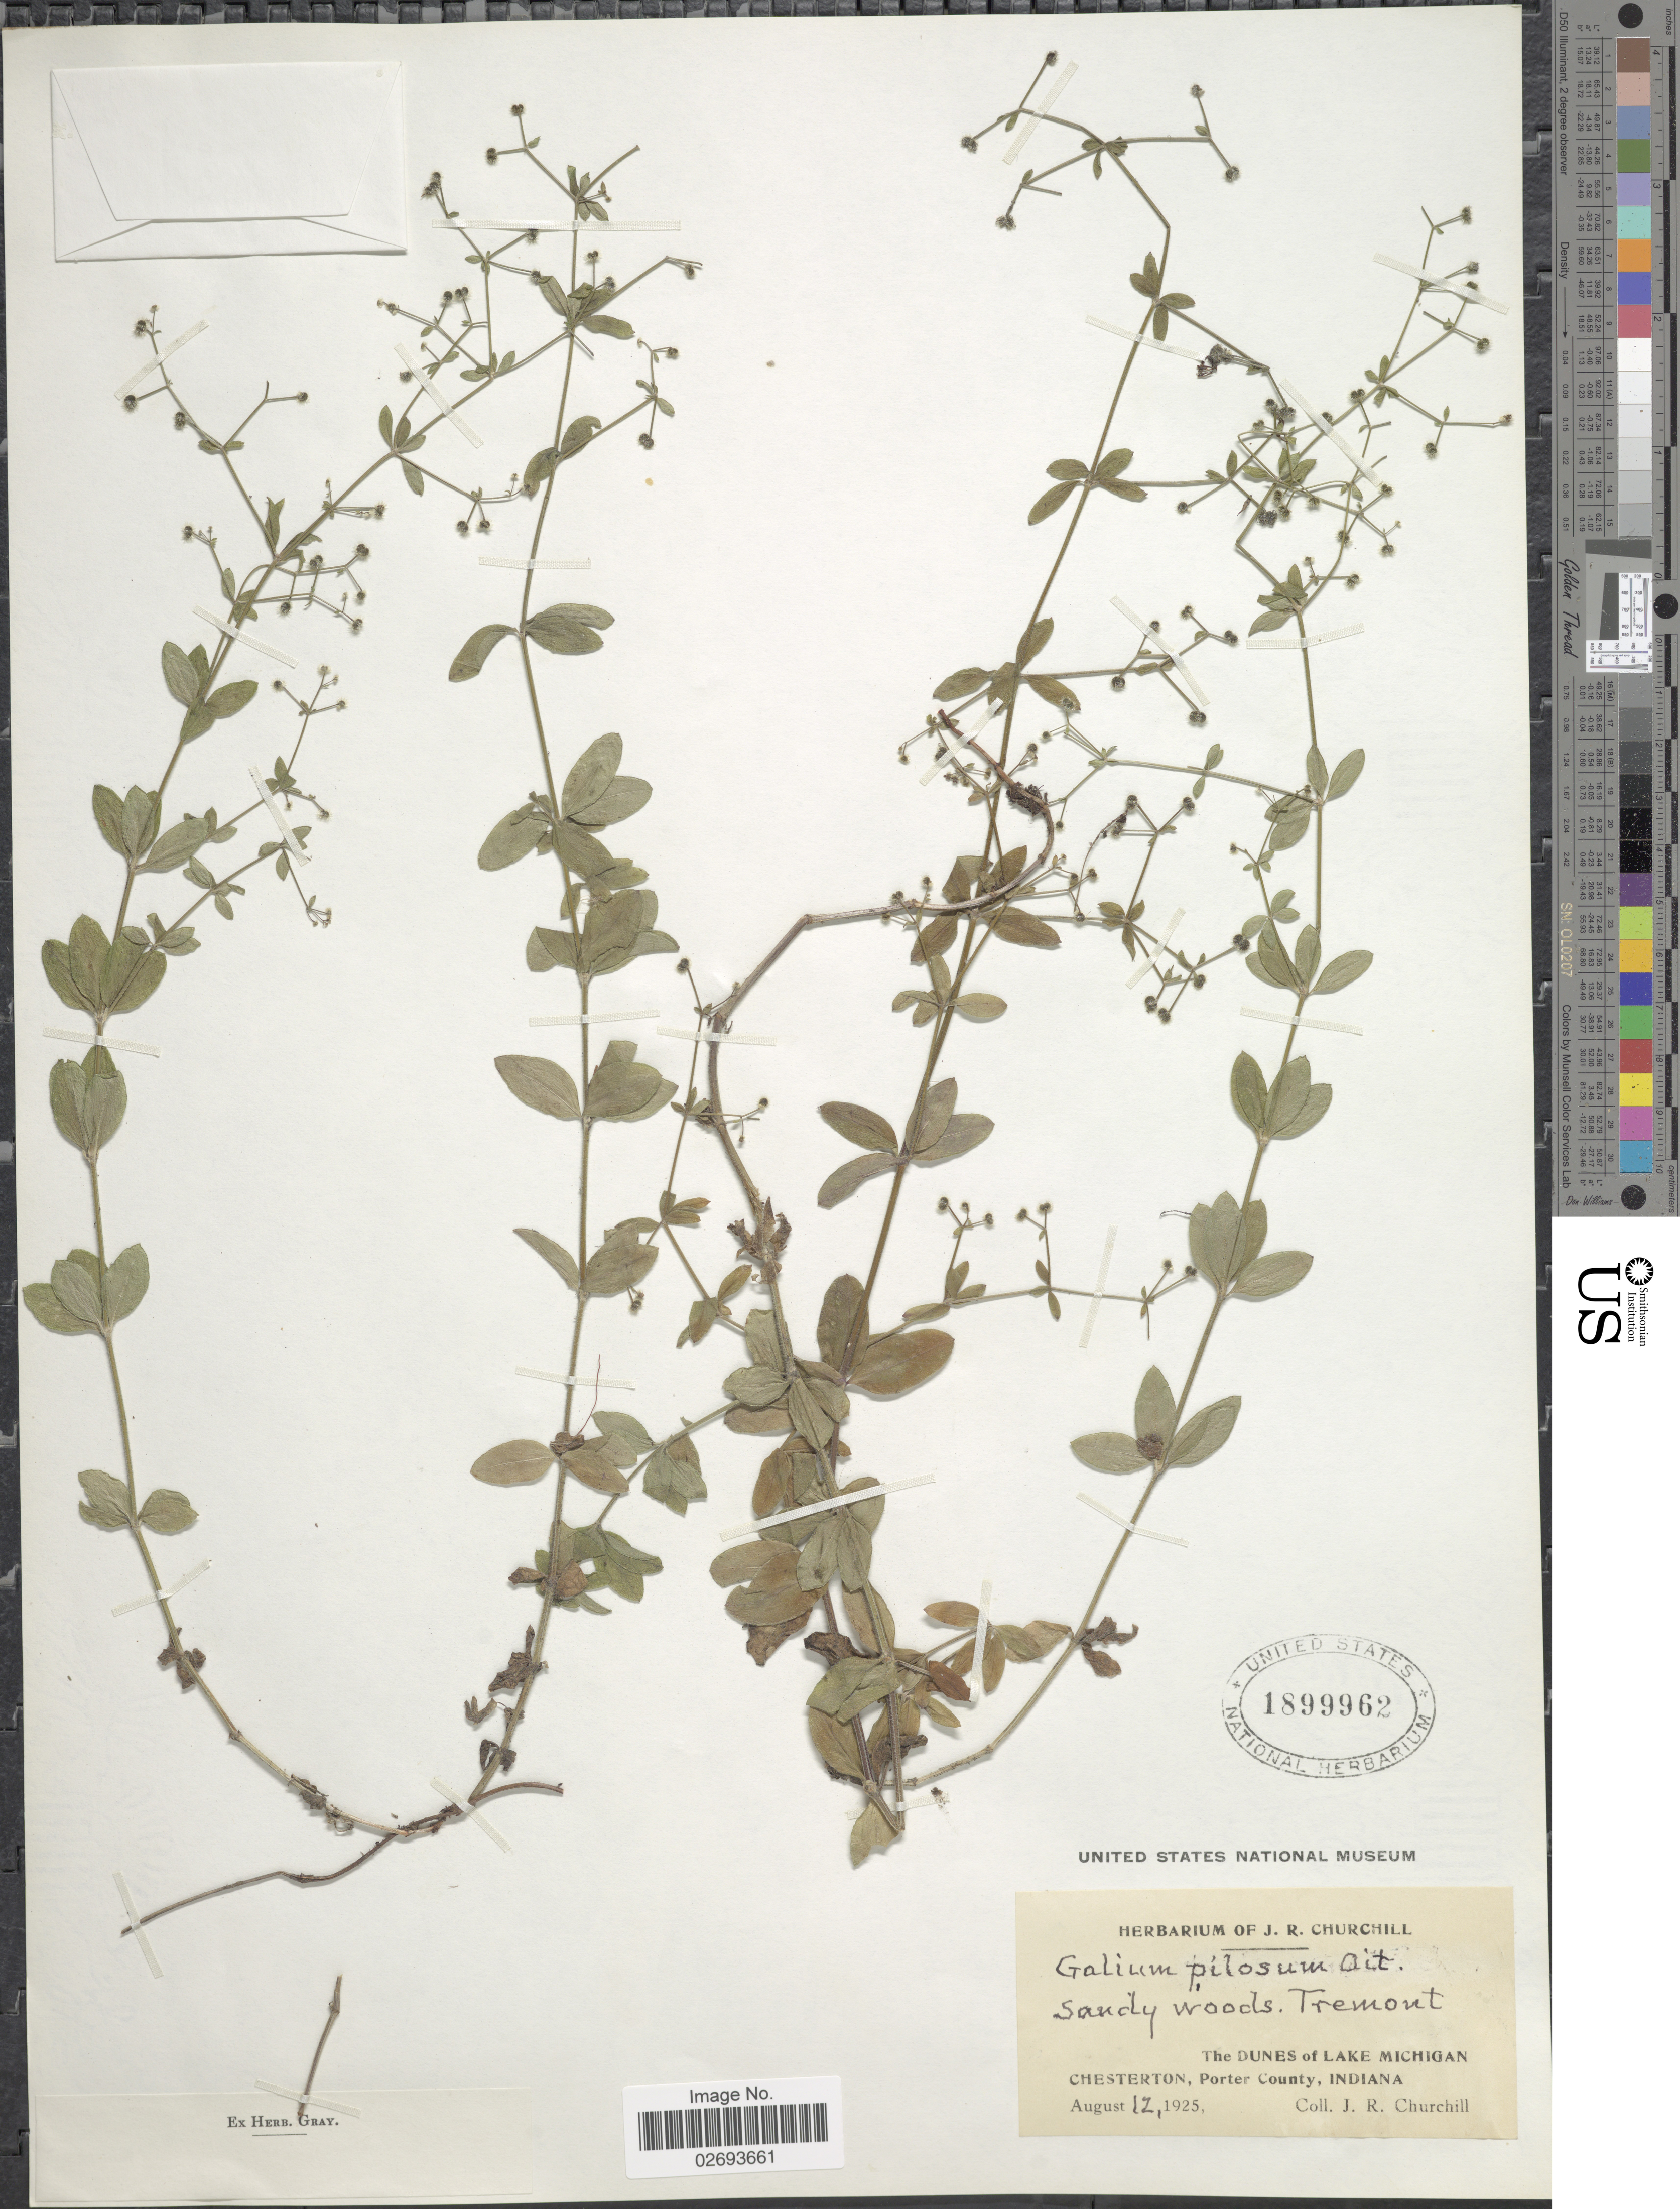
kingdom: Plantae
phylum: Tracheophyta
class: Magnoliopsida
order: Gentianales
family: Rubiaceae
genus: Galium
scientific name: Galium pilosum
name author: Aiton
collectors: J. Churchill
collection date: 1925-08-12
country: United States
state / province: Indiana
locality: The Dunes of Lake Michigan, Chesterton, Porter County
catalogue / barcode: US 1899962